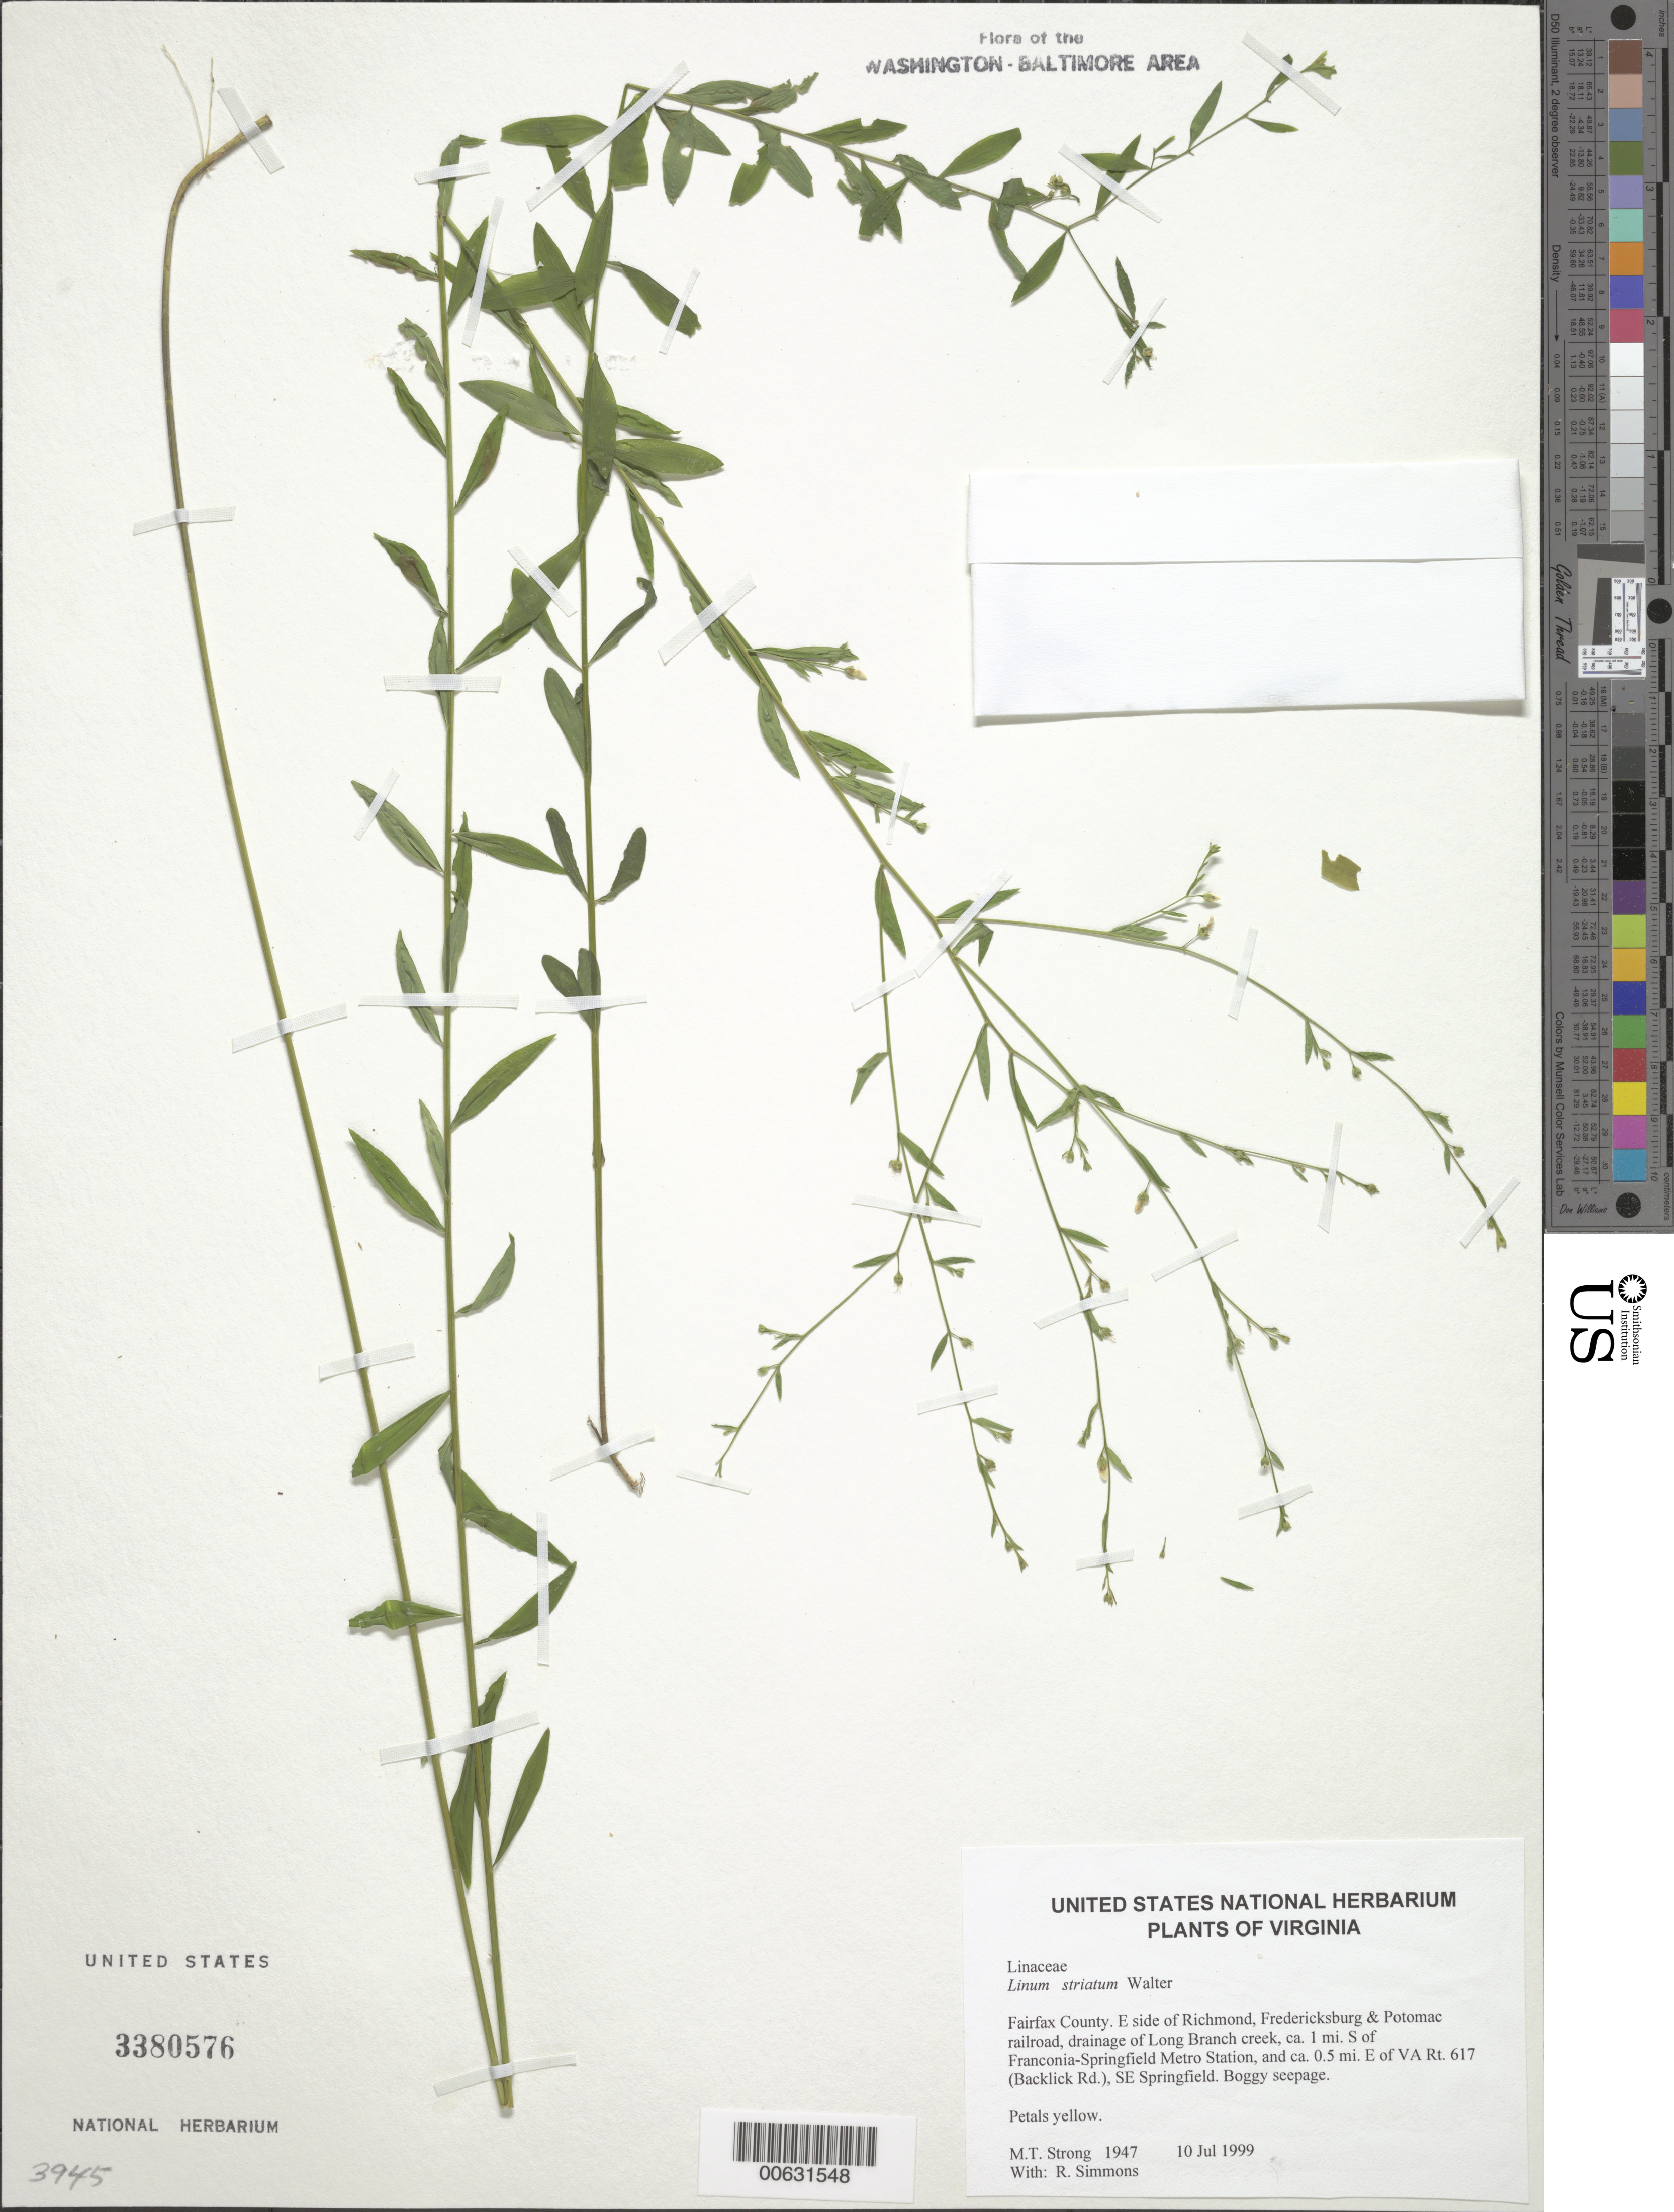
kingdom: Plantae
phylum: Tracheophyta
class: Magnoliopsida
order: Malpighiales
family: Linaceae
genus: Linum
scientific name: Linum striatum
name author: Walter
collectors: M. T. Strong & R. Simmons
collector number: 1947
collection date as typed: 10 Jul 1999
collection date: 1999-07-10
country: United States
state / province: Virginia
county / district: Fairfax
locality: E side of Richmond, Fredericksburg & Potomac railroad, drainage of Long Branch creek, ca. 1 mi. S of Franconia-Springfield Metro Station, and ca. 0.5 mi. E of VA Rt. 617 (Backlick Rd.), SE Springfield.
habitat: Boggy seepage.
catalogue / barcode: US 3380576